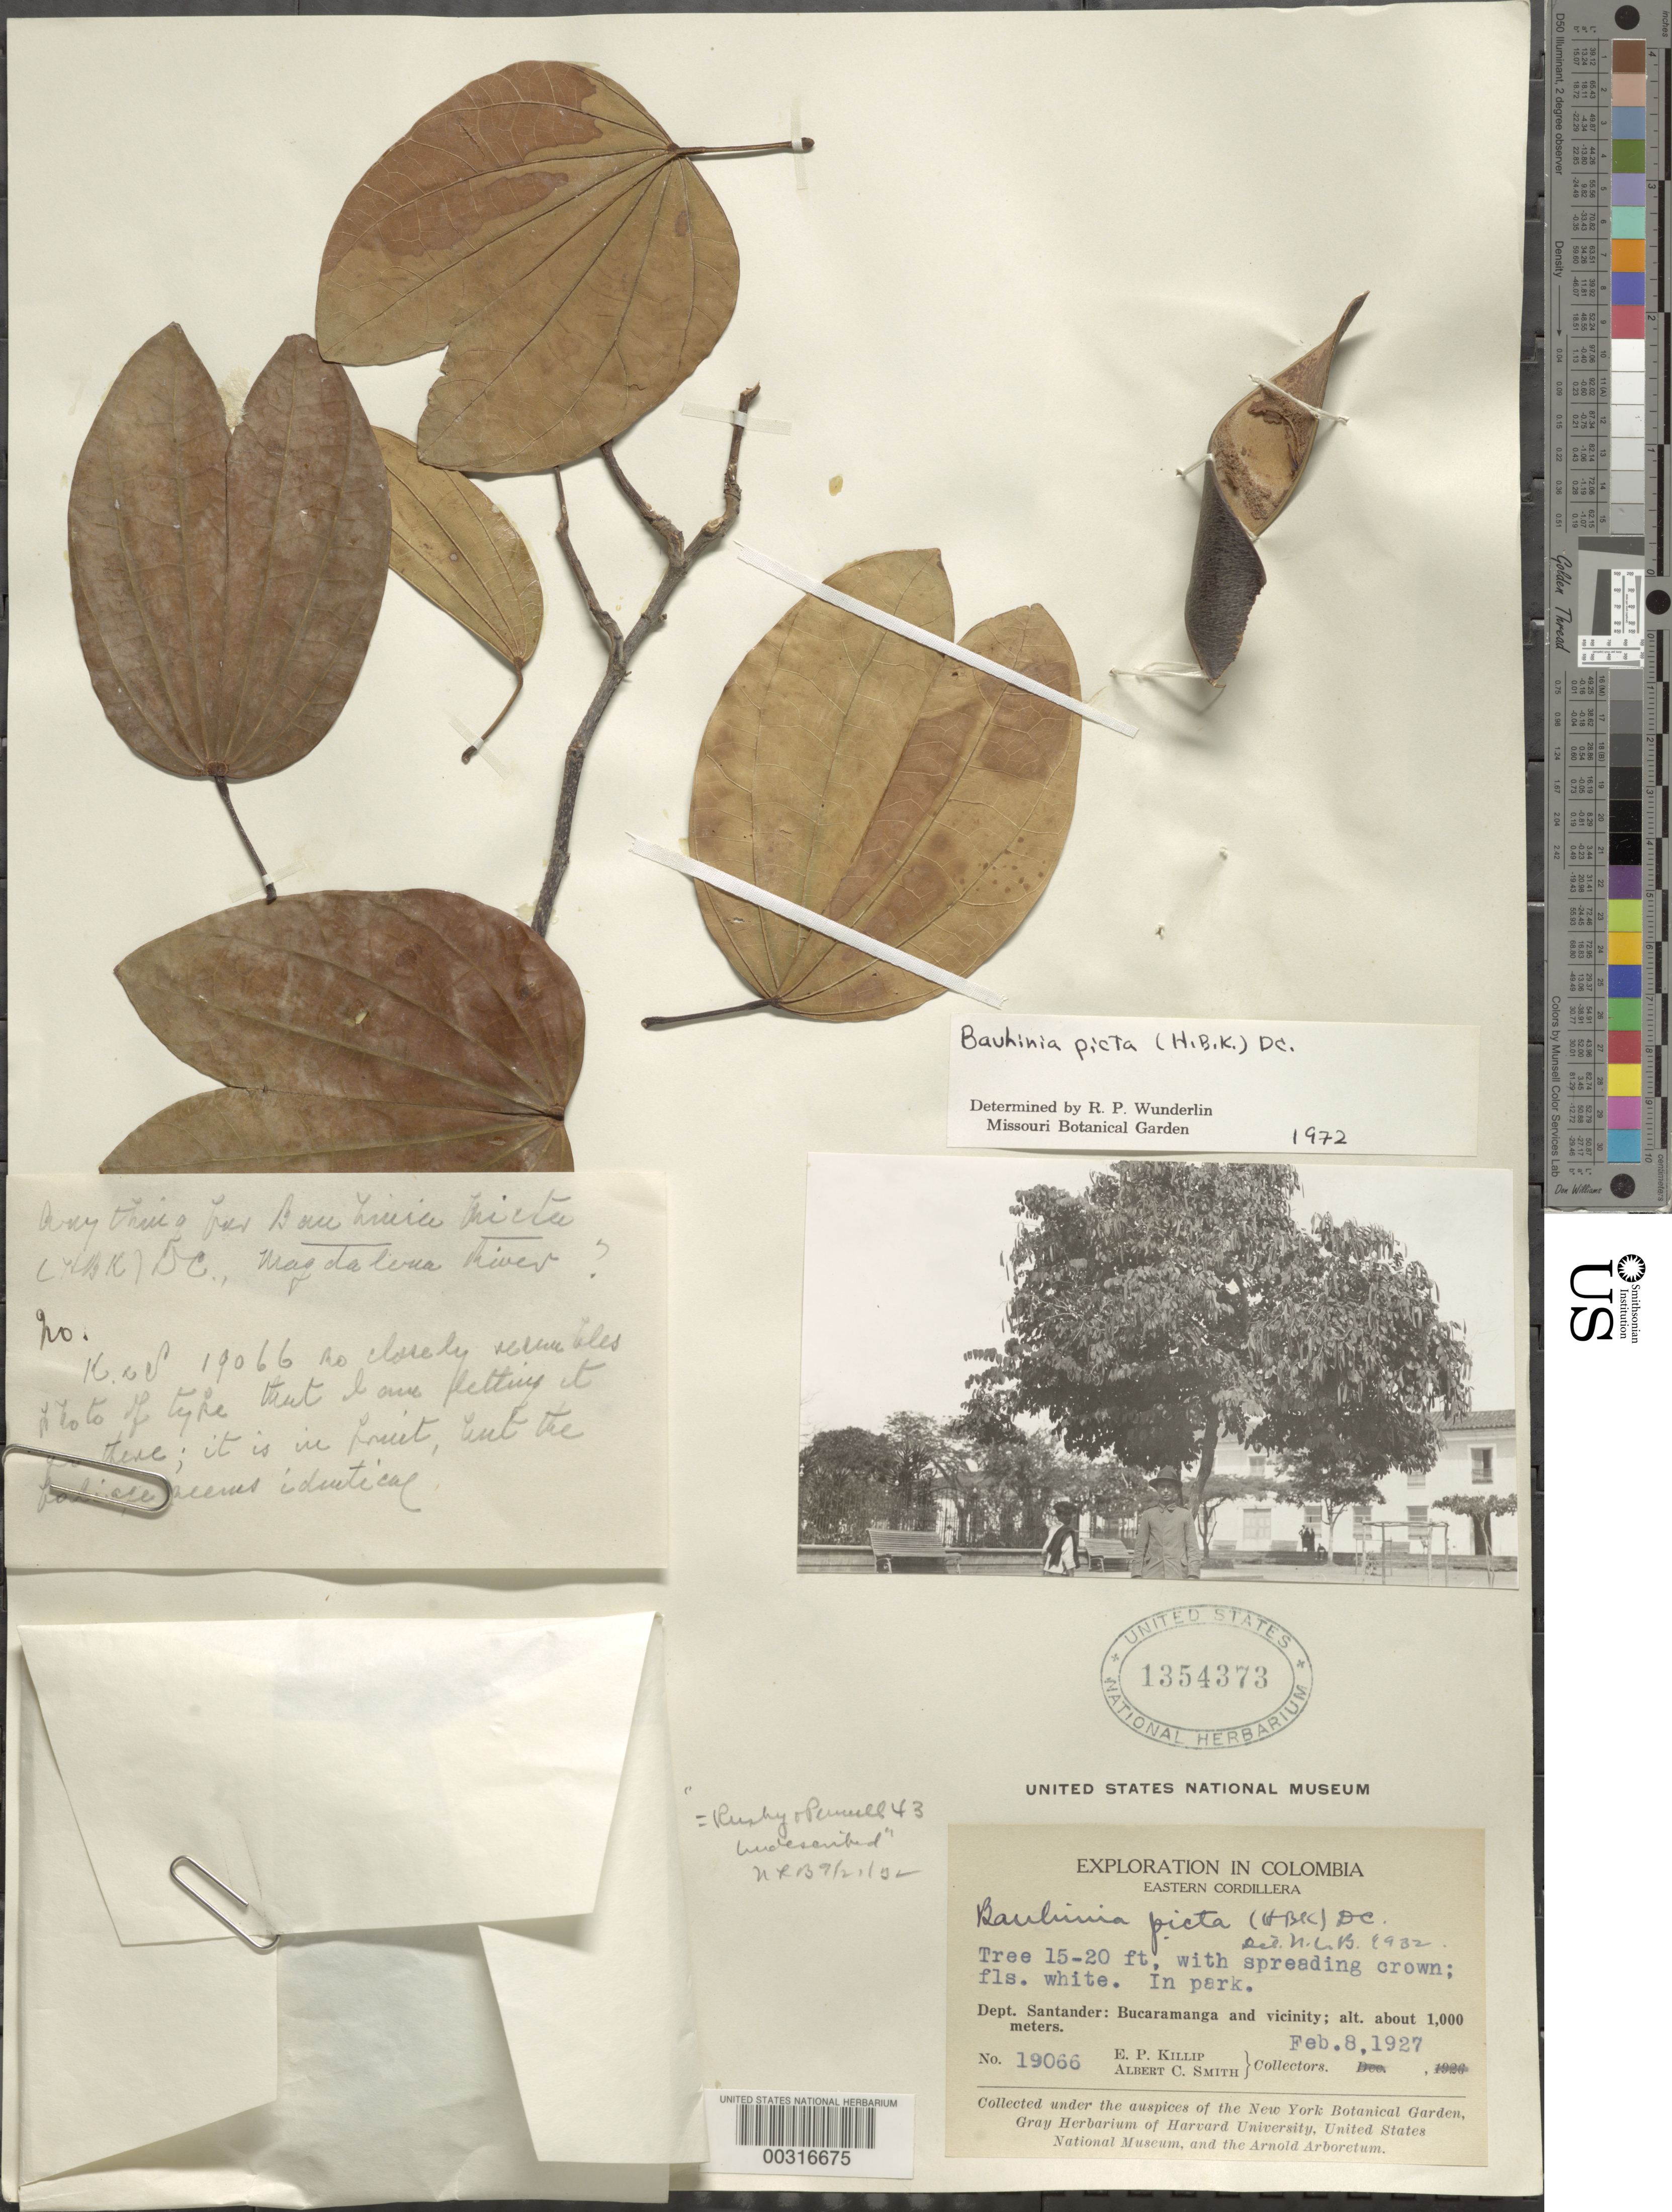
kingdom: Plantae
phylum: Tracheophyta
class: Magnoliopsida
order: Fabales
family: Fabaceae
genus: Bauhinia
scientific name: Bauhinia picta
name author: (Humb. & Bonpl.) DC.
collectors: E. P. Killip & A. C. Smith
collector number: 19066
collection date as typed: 08 Feb 1927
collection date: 1927-02-08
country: Colombia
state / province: Santander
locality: Bucaramanga and vicinity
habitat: In park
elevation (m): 1000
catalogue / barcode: US 1354373